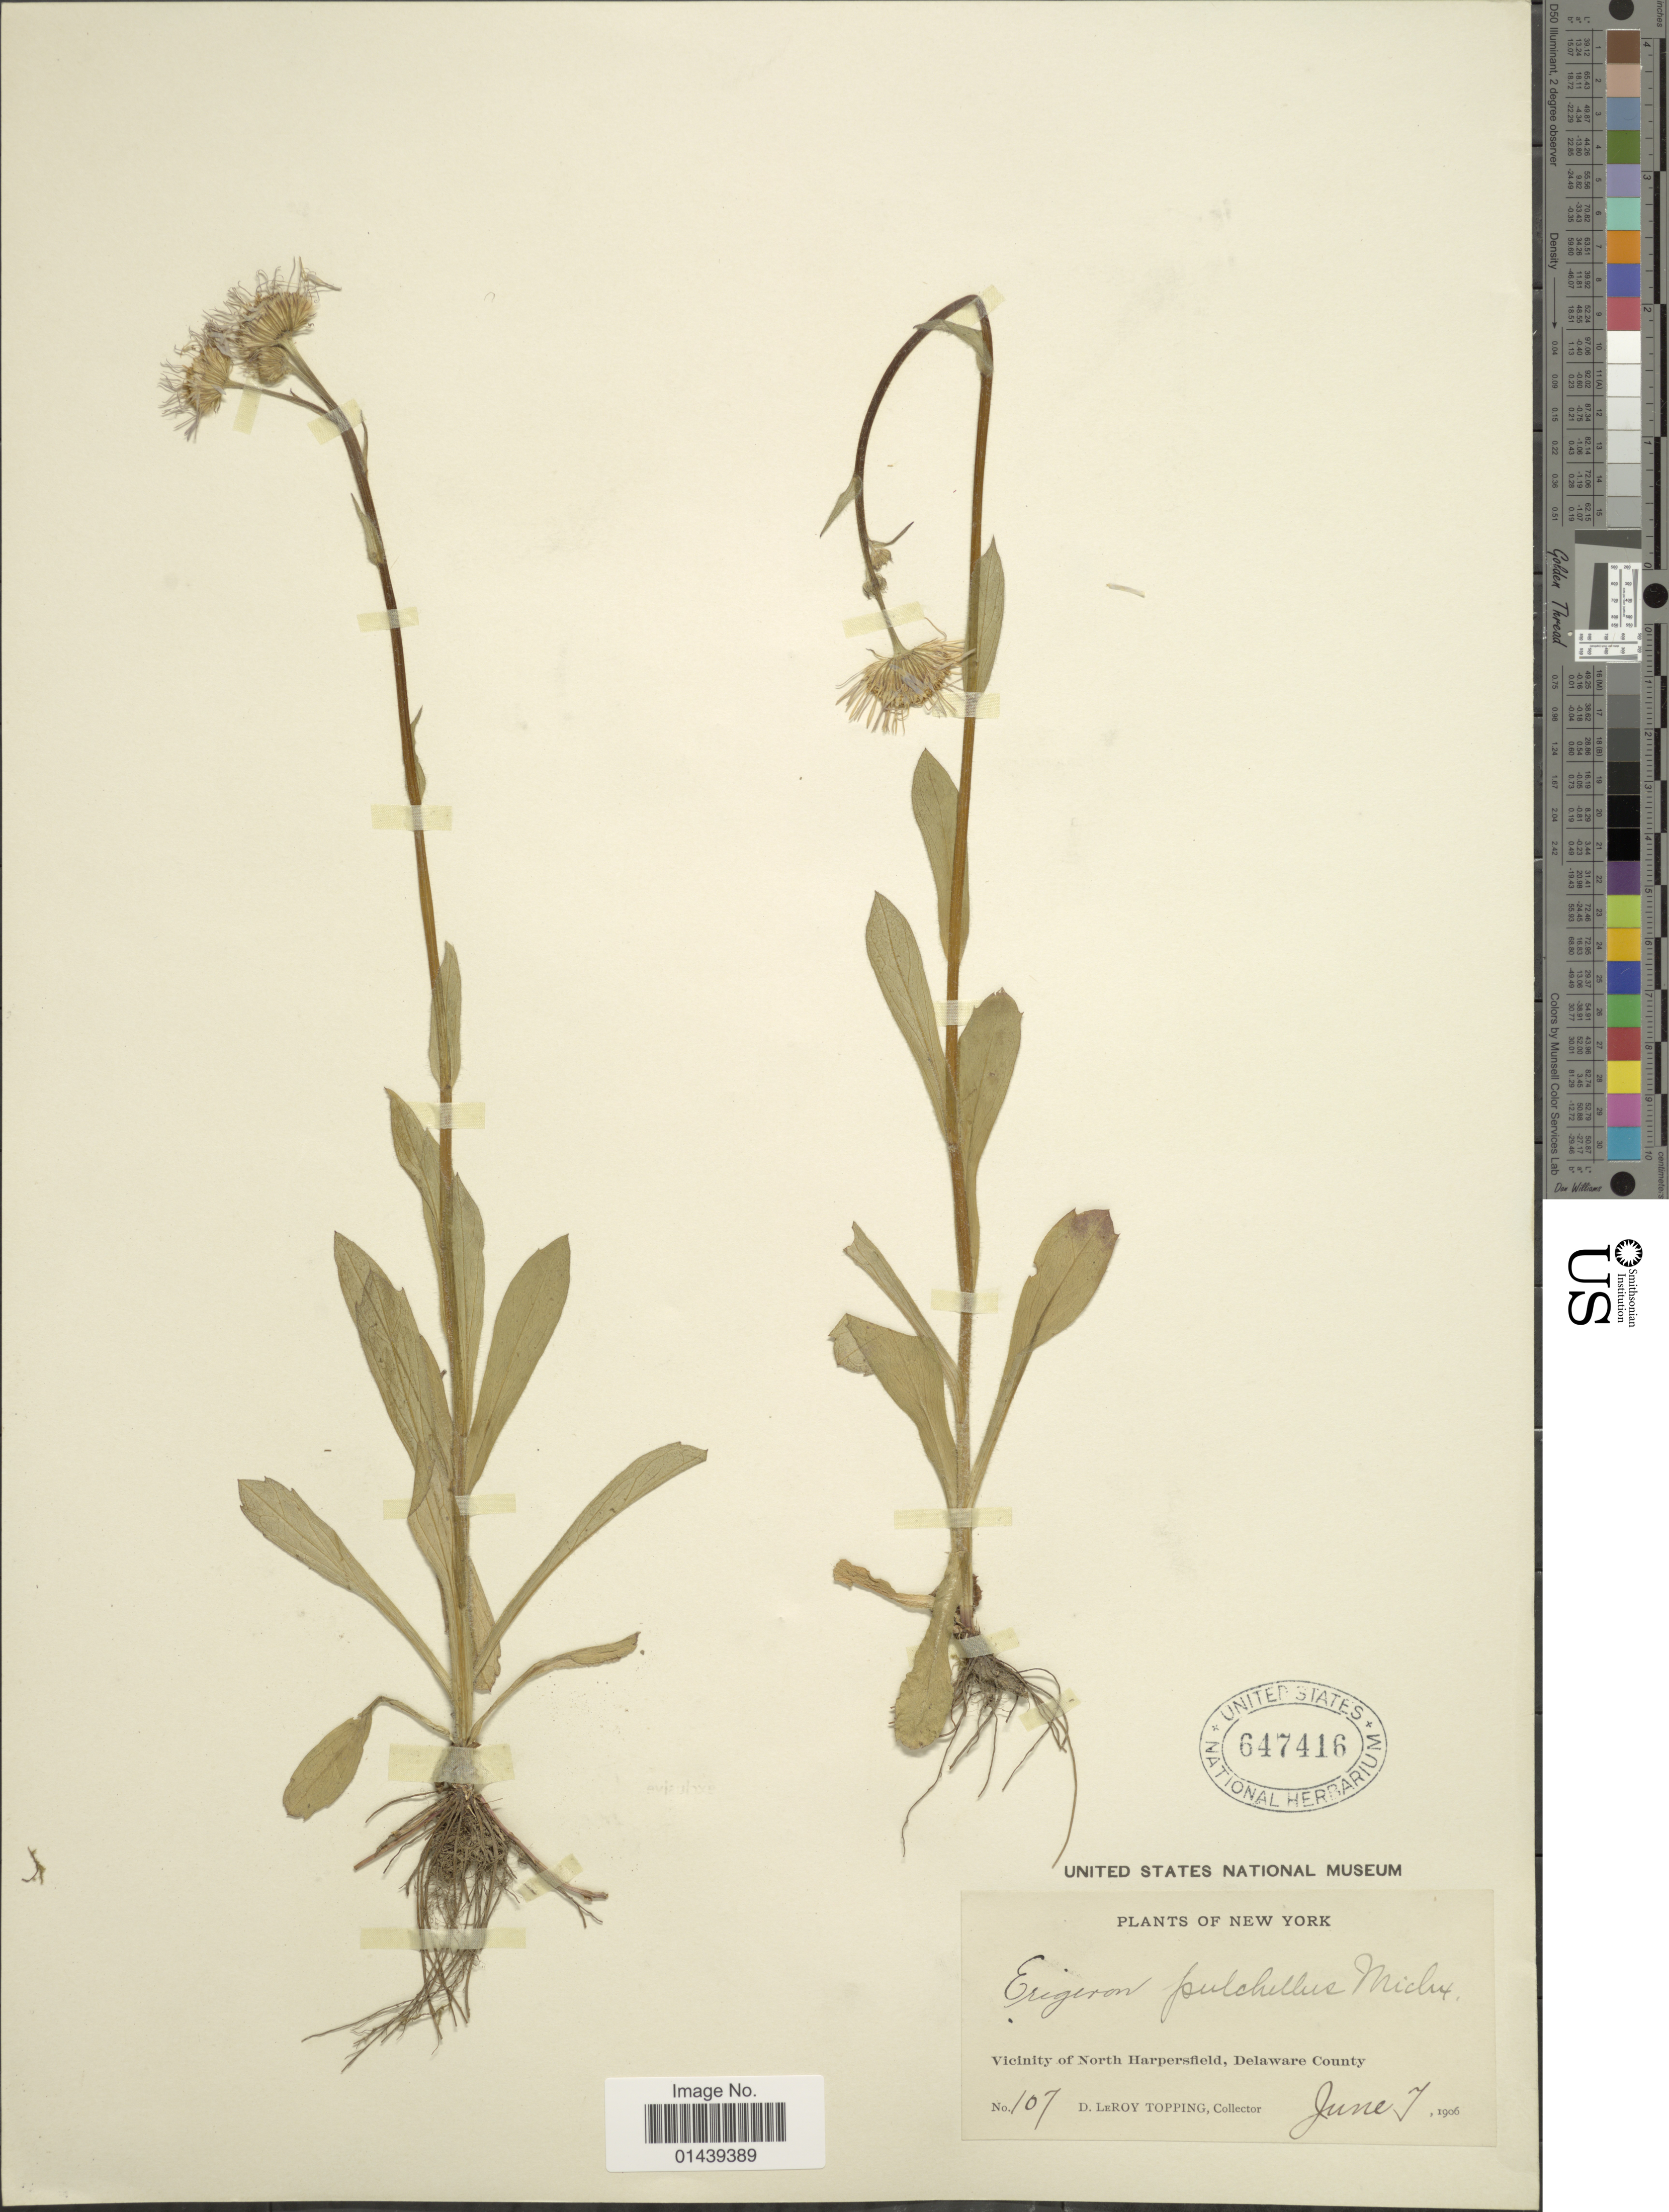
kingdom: Plantae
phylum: Tracheophyta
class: Magnoliopsida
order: Asterales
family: Asteraceae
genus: Erigeron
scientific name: Erigeron pulchellus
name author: Michx.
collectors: D. L. Topping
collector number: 107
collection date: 1906-06-07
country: United States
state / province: New York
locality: Vicinity of North Harpersfield, Delaware County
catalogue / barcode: US 647416